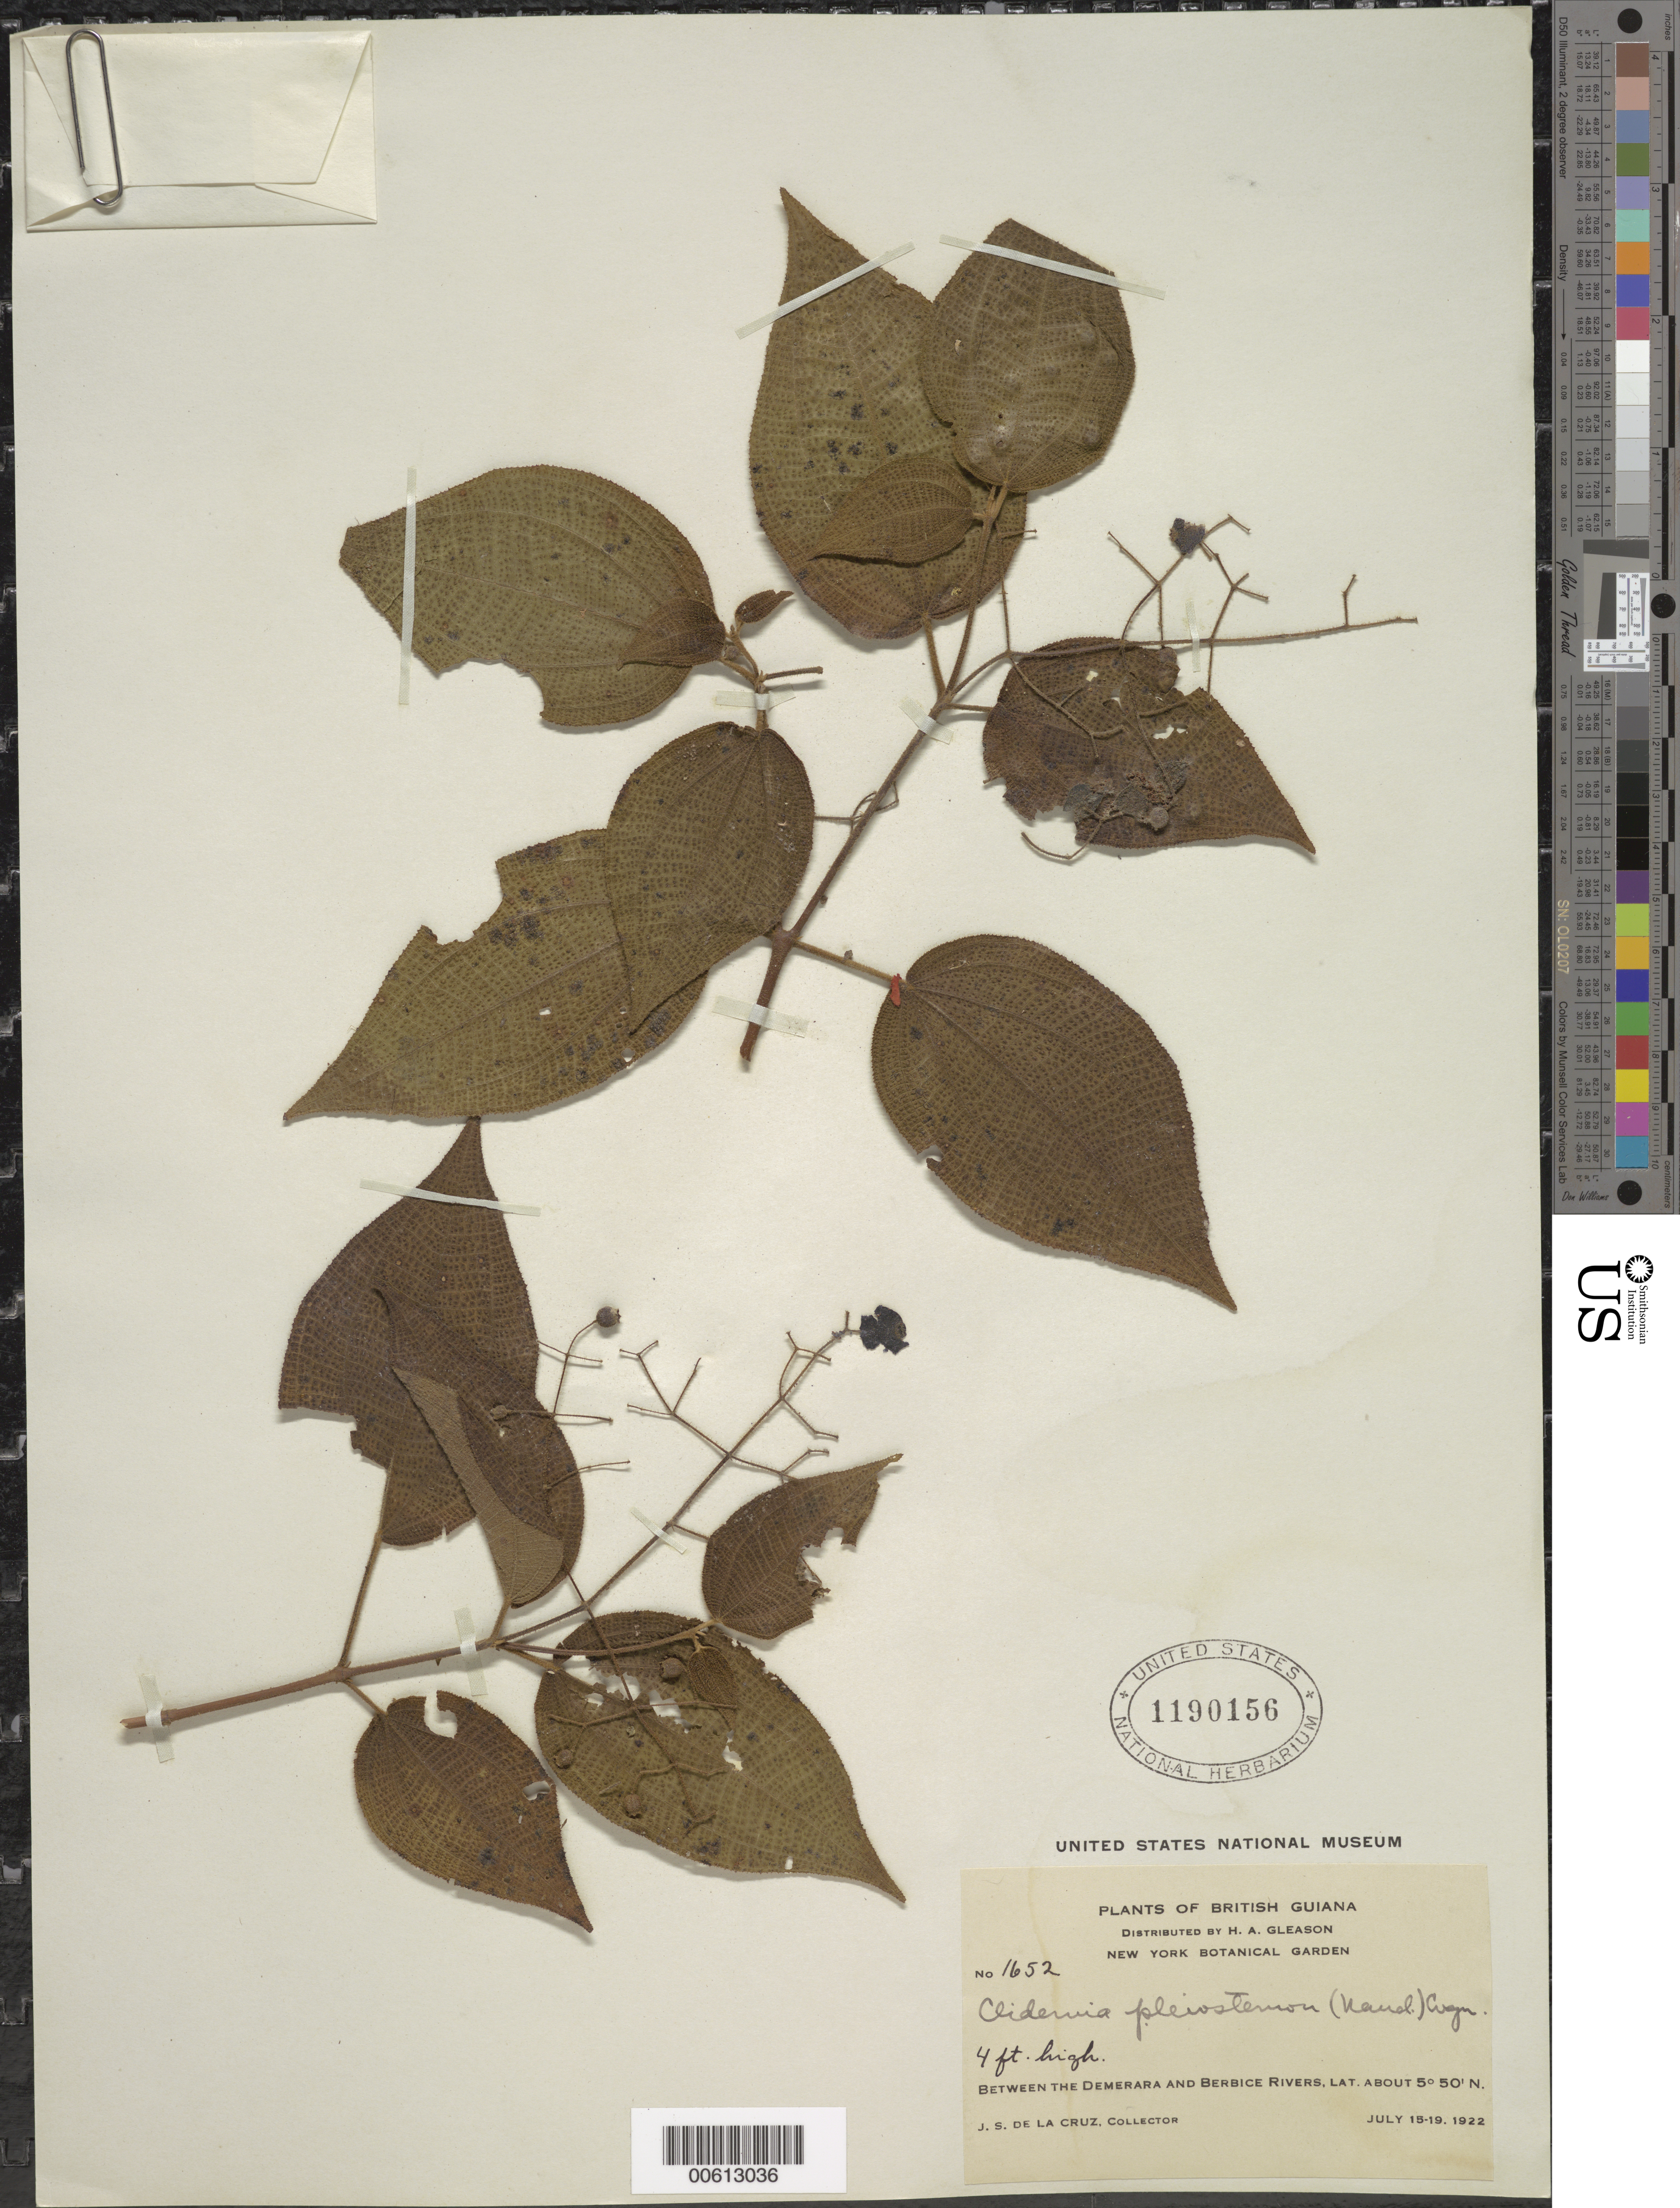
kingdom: Plantae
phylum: Tracheophyta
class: Magnoliopsida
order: Myrtales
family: Melastomataceae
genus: Clidemia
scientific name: Clidemia bullosa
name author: DC.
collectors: J. S. de la Cruz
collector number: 1652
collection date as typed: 15-Jul-22 to 19-Jul-22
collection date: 1922-07-15/1922-07-19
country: Guyana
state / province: U. Demerara-Berbice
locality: Demerara River to the Berbice River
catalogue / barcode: US 1190156